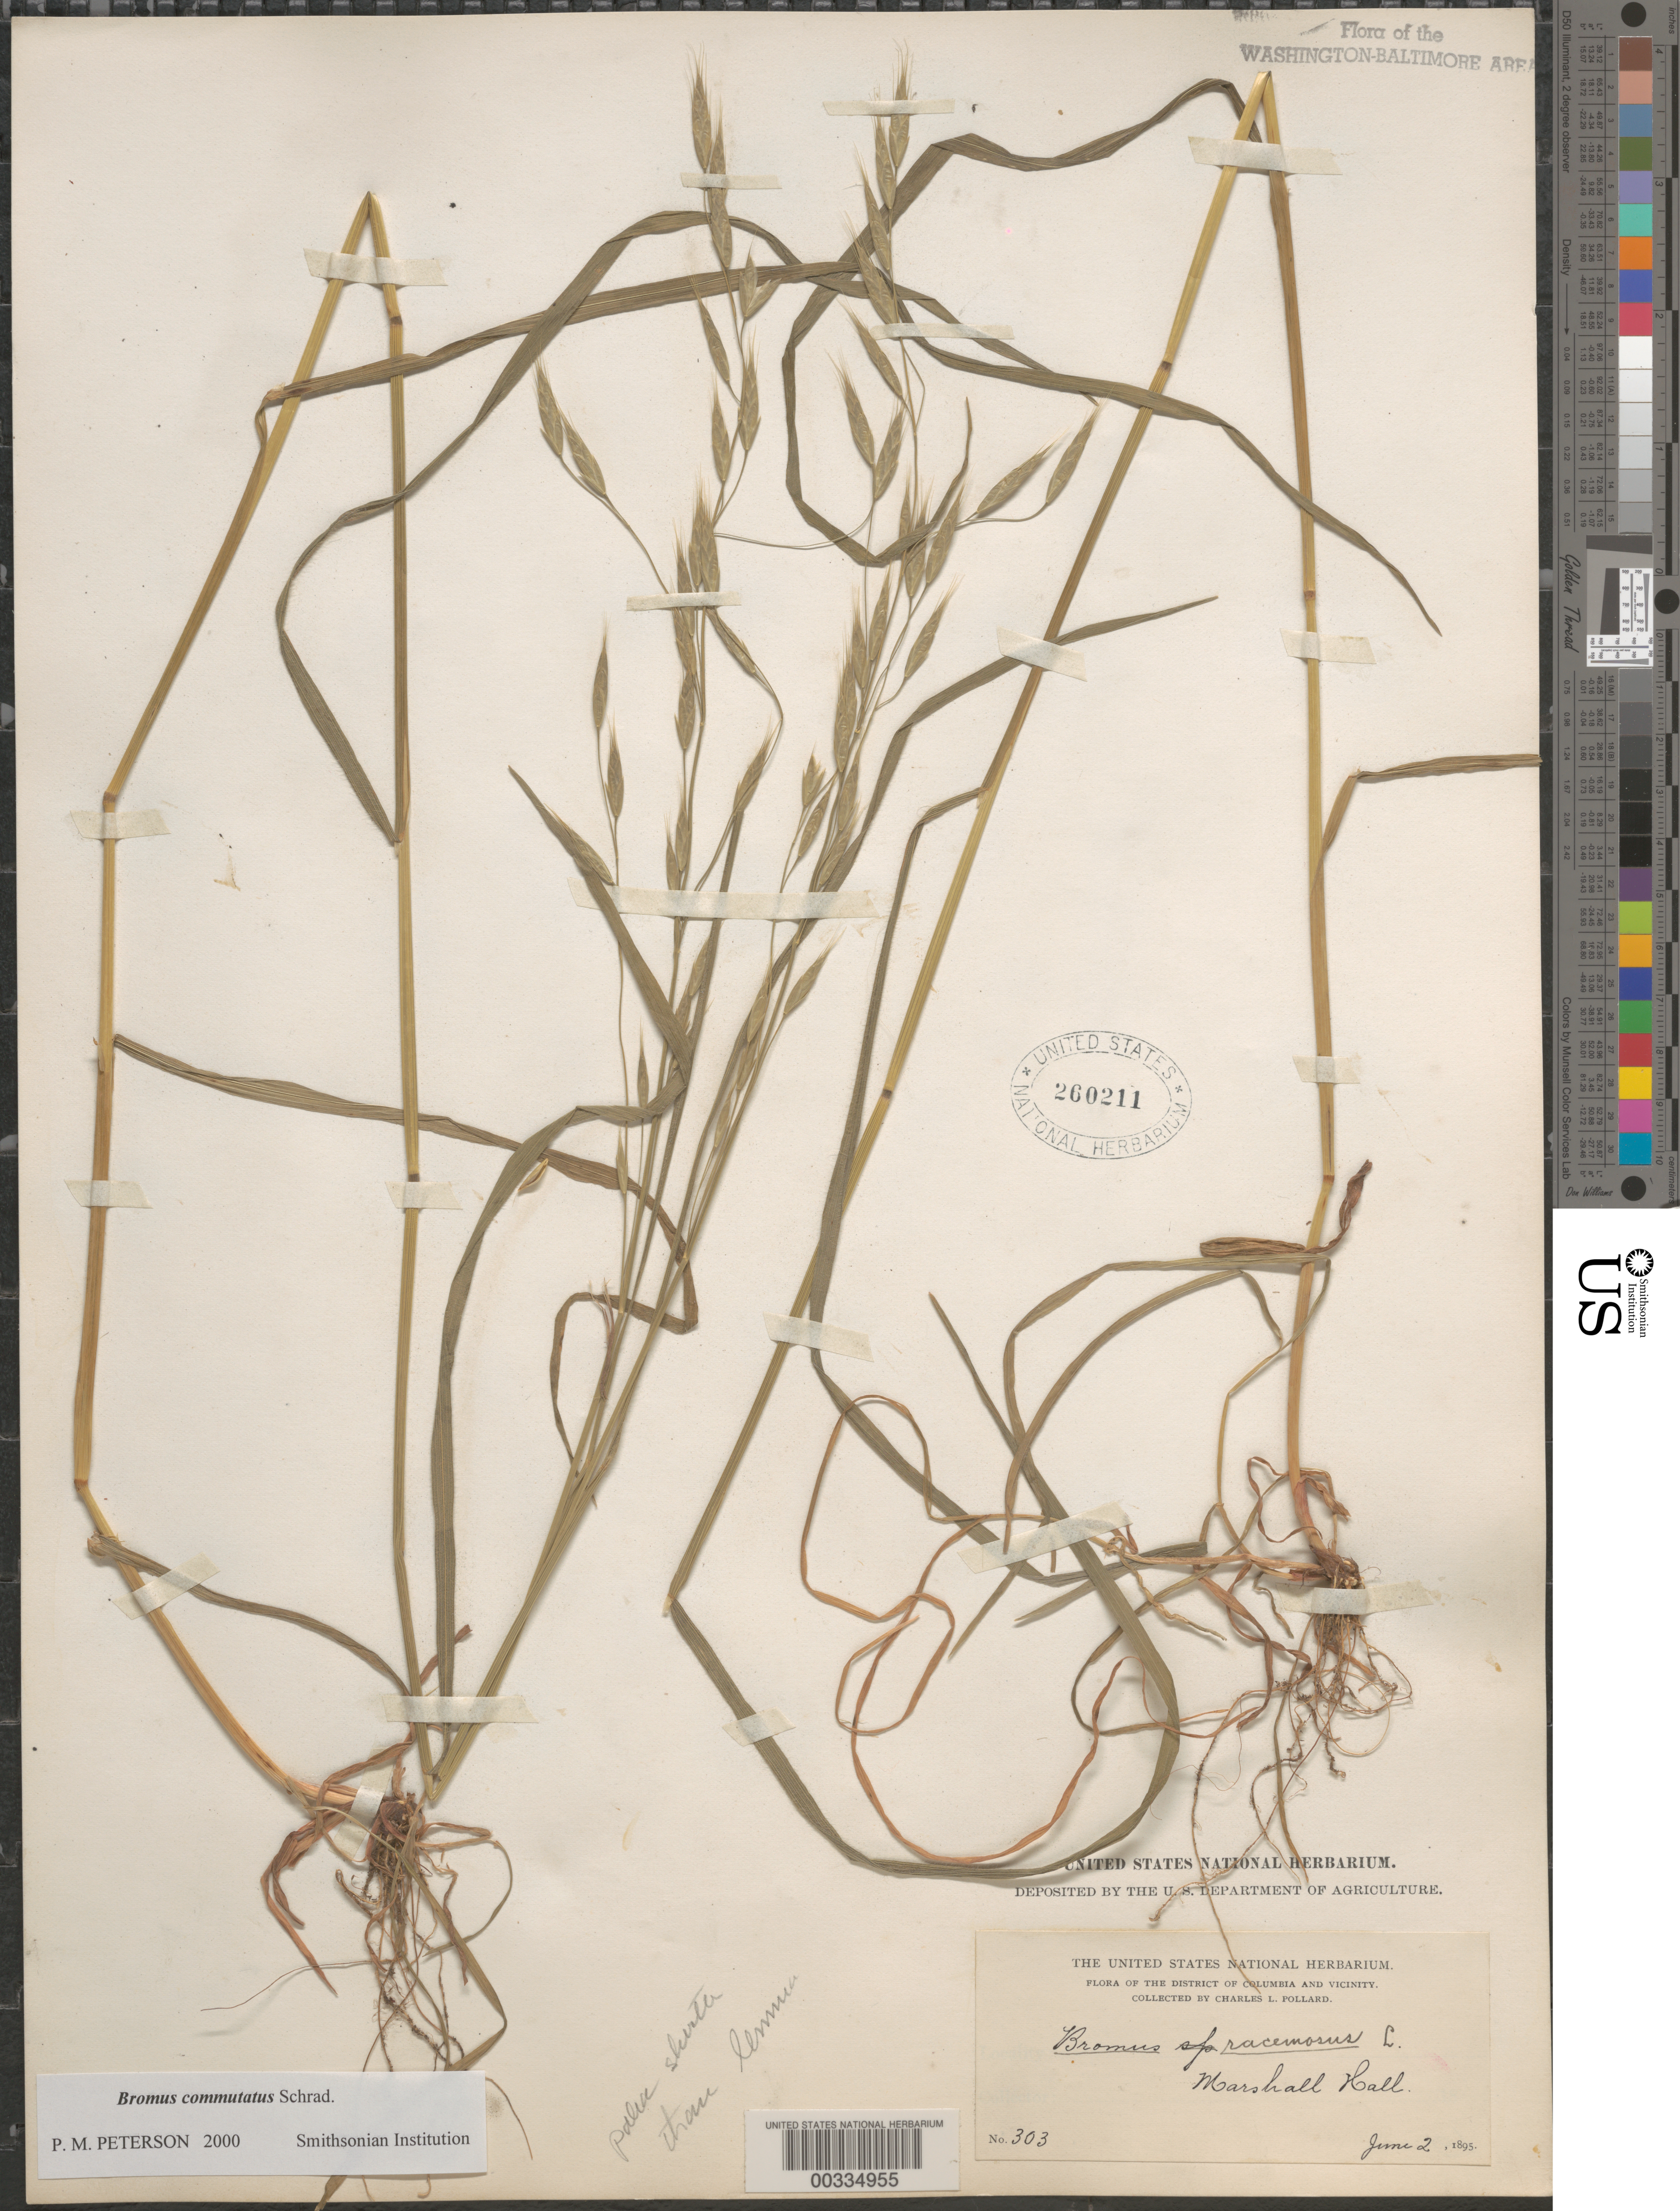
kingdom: Plantae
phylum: Tracheophyta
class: Liliopsida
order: Poales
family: Poaceae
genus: Bromus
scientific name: Bromus commutatus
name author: Schrad.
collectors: C. L. Pollard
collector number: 303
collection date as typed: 02 Jun 1895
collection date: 1895-06-02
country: United States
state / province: Maryland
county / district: Charles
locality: Marshall Hall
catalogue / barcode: US 260211